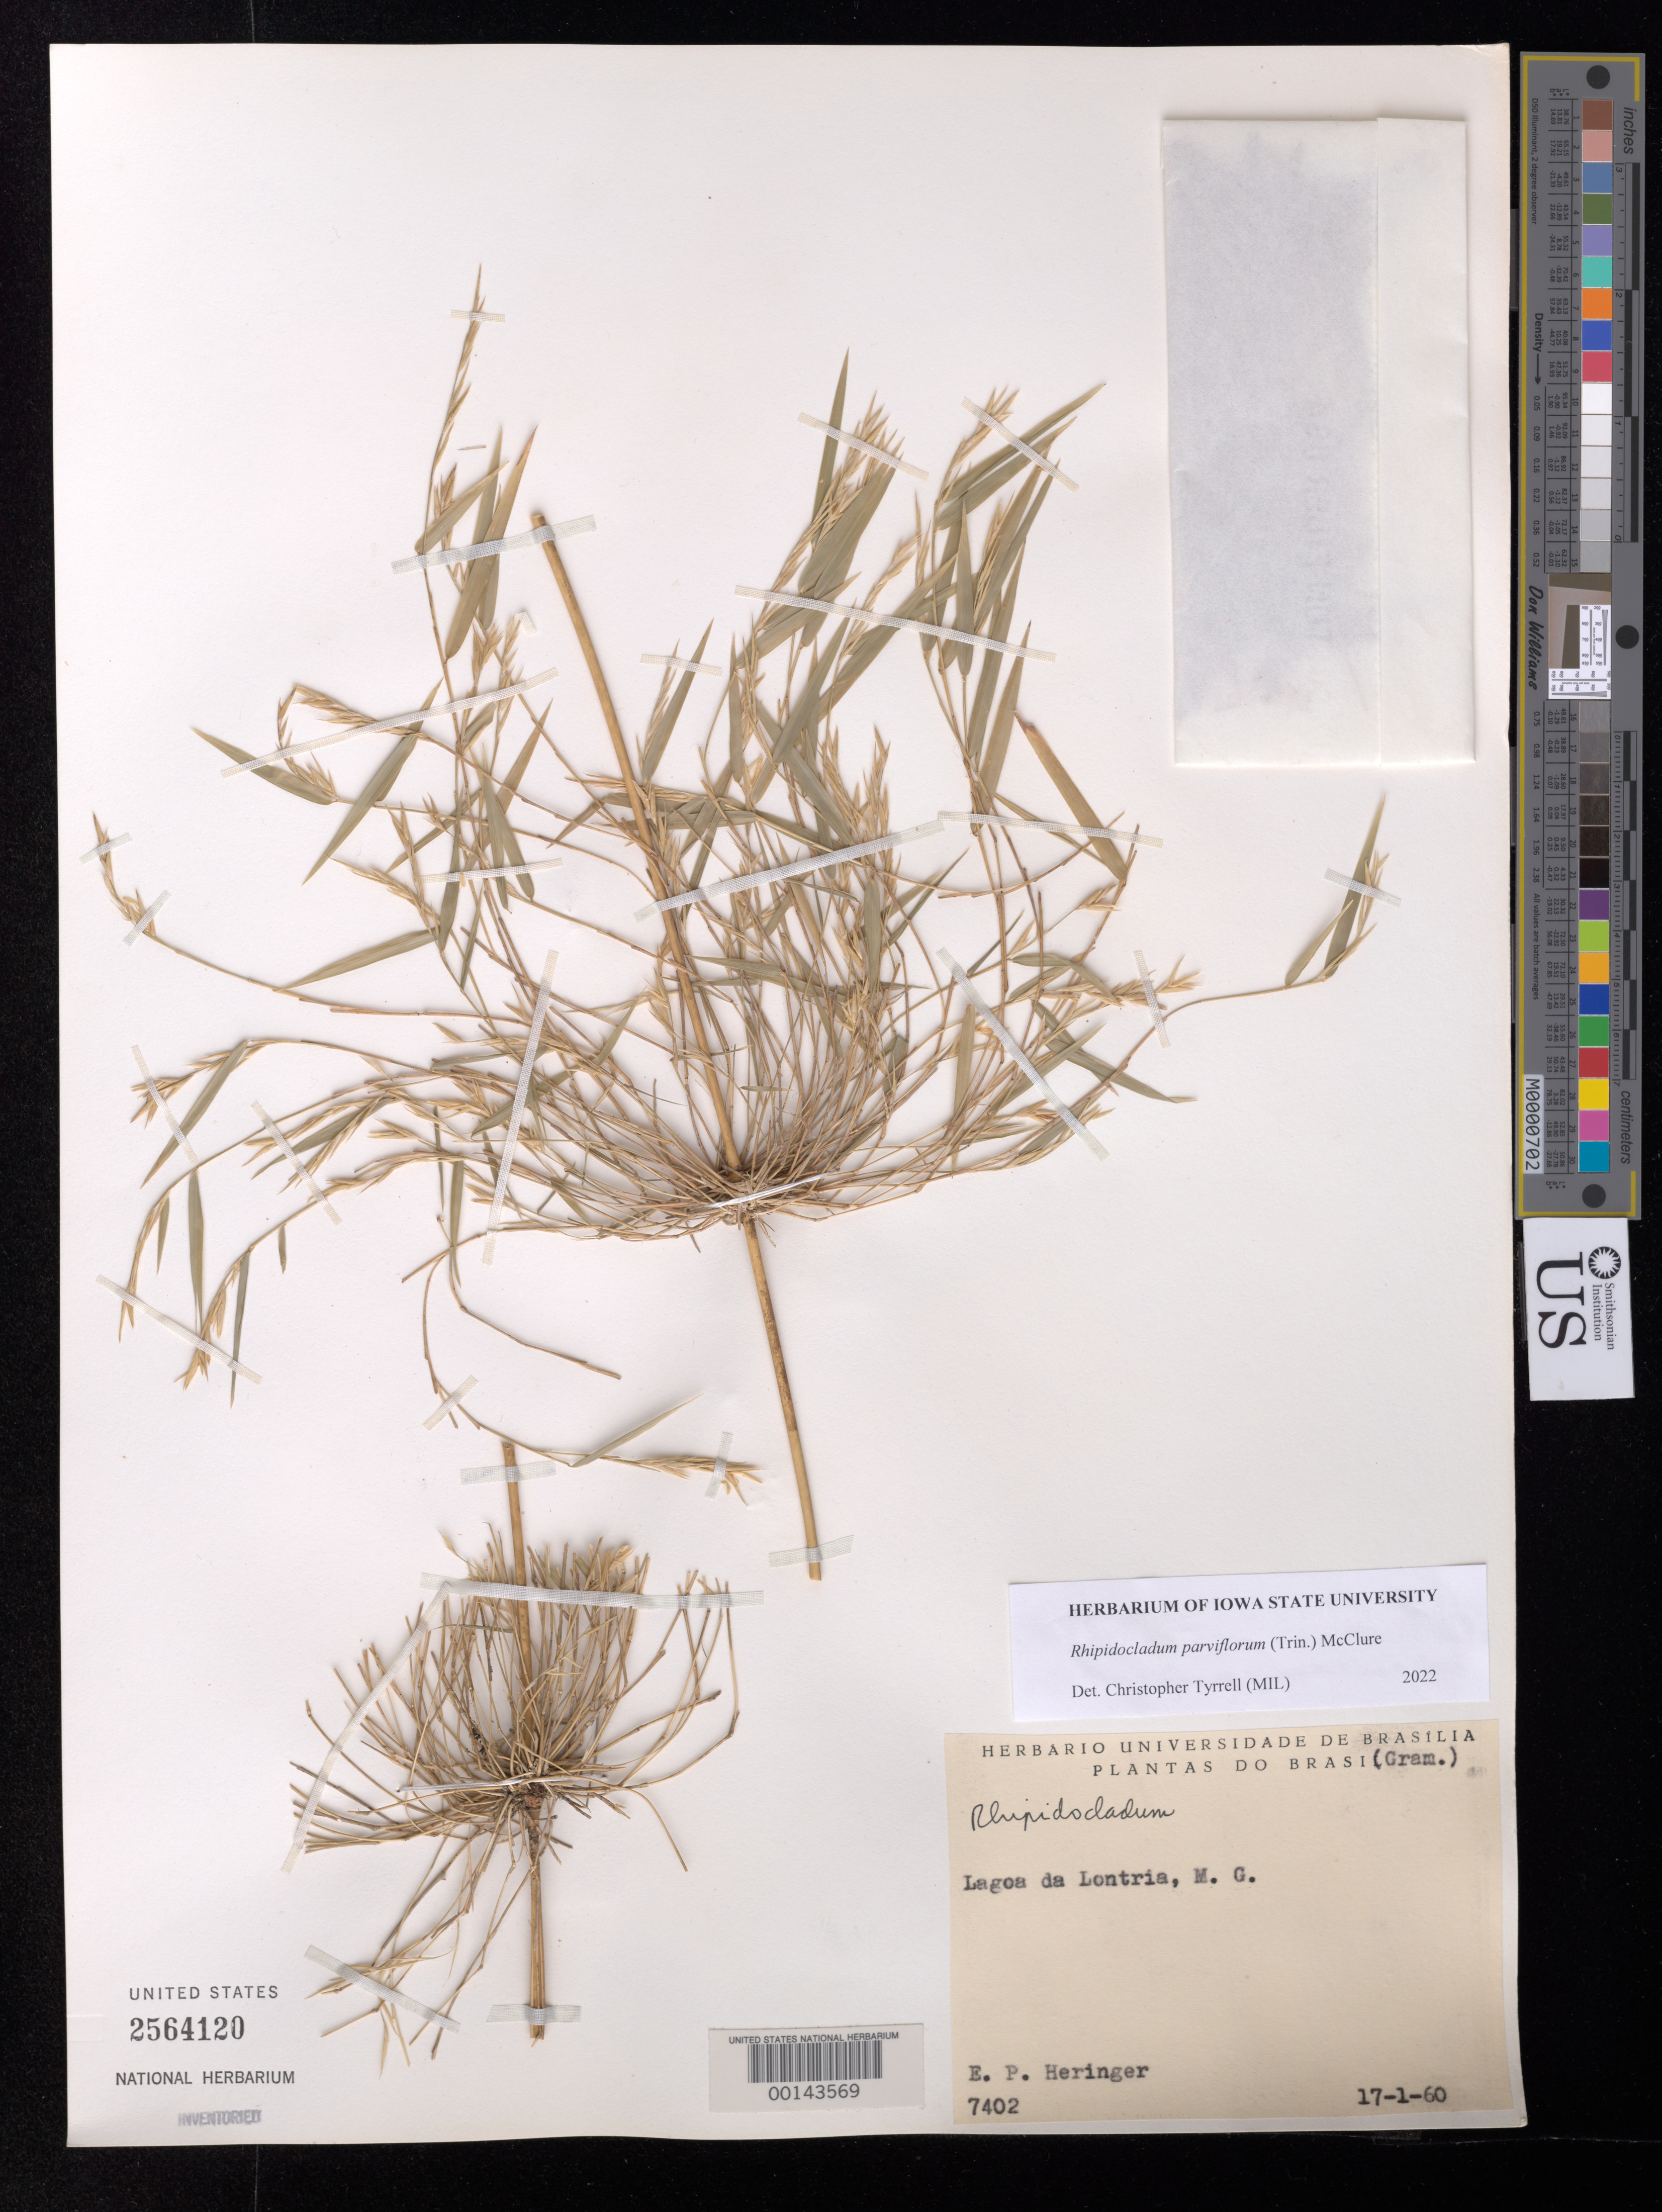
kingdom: Plantae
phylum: Tracheophyta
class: Liliopsida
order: Poales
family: Poaceae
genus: Rhipidocladum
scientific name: Rhipidocladum parviflorum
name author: (Trin.) McClure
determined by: Tyrrell, Christopher D., (MIL), Milwaukee Public Museum (UNITED STATES)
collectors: E. P. Heringer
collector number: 7402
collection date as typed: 17 Jan 1960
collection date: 1960-01-17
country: Brazil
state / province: Minas Gerais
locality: Lagoa da lontria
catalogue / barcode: US 2564120